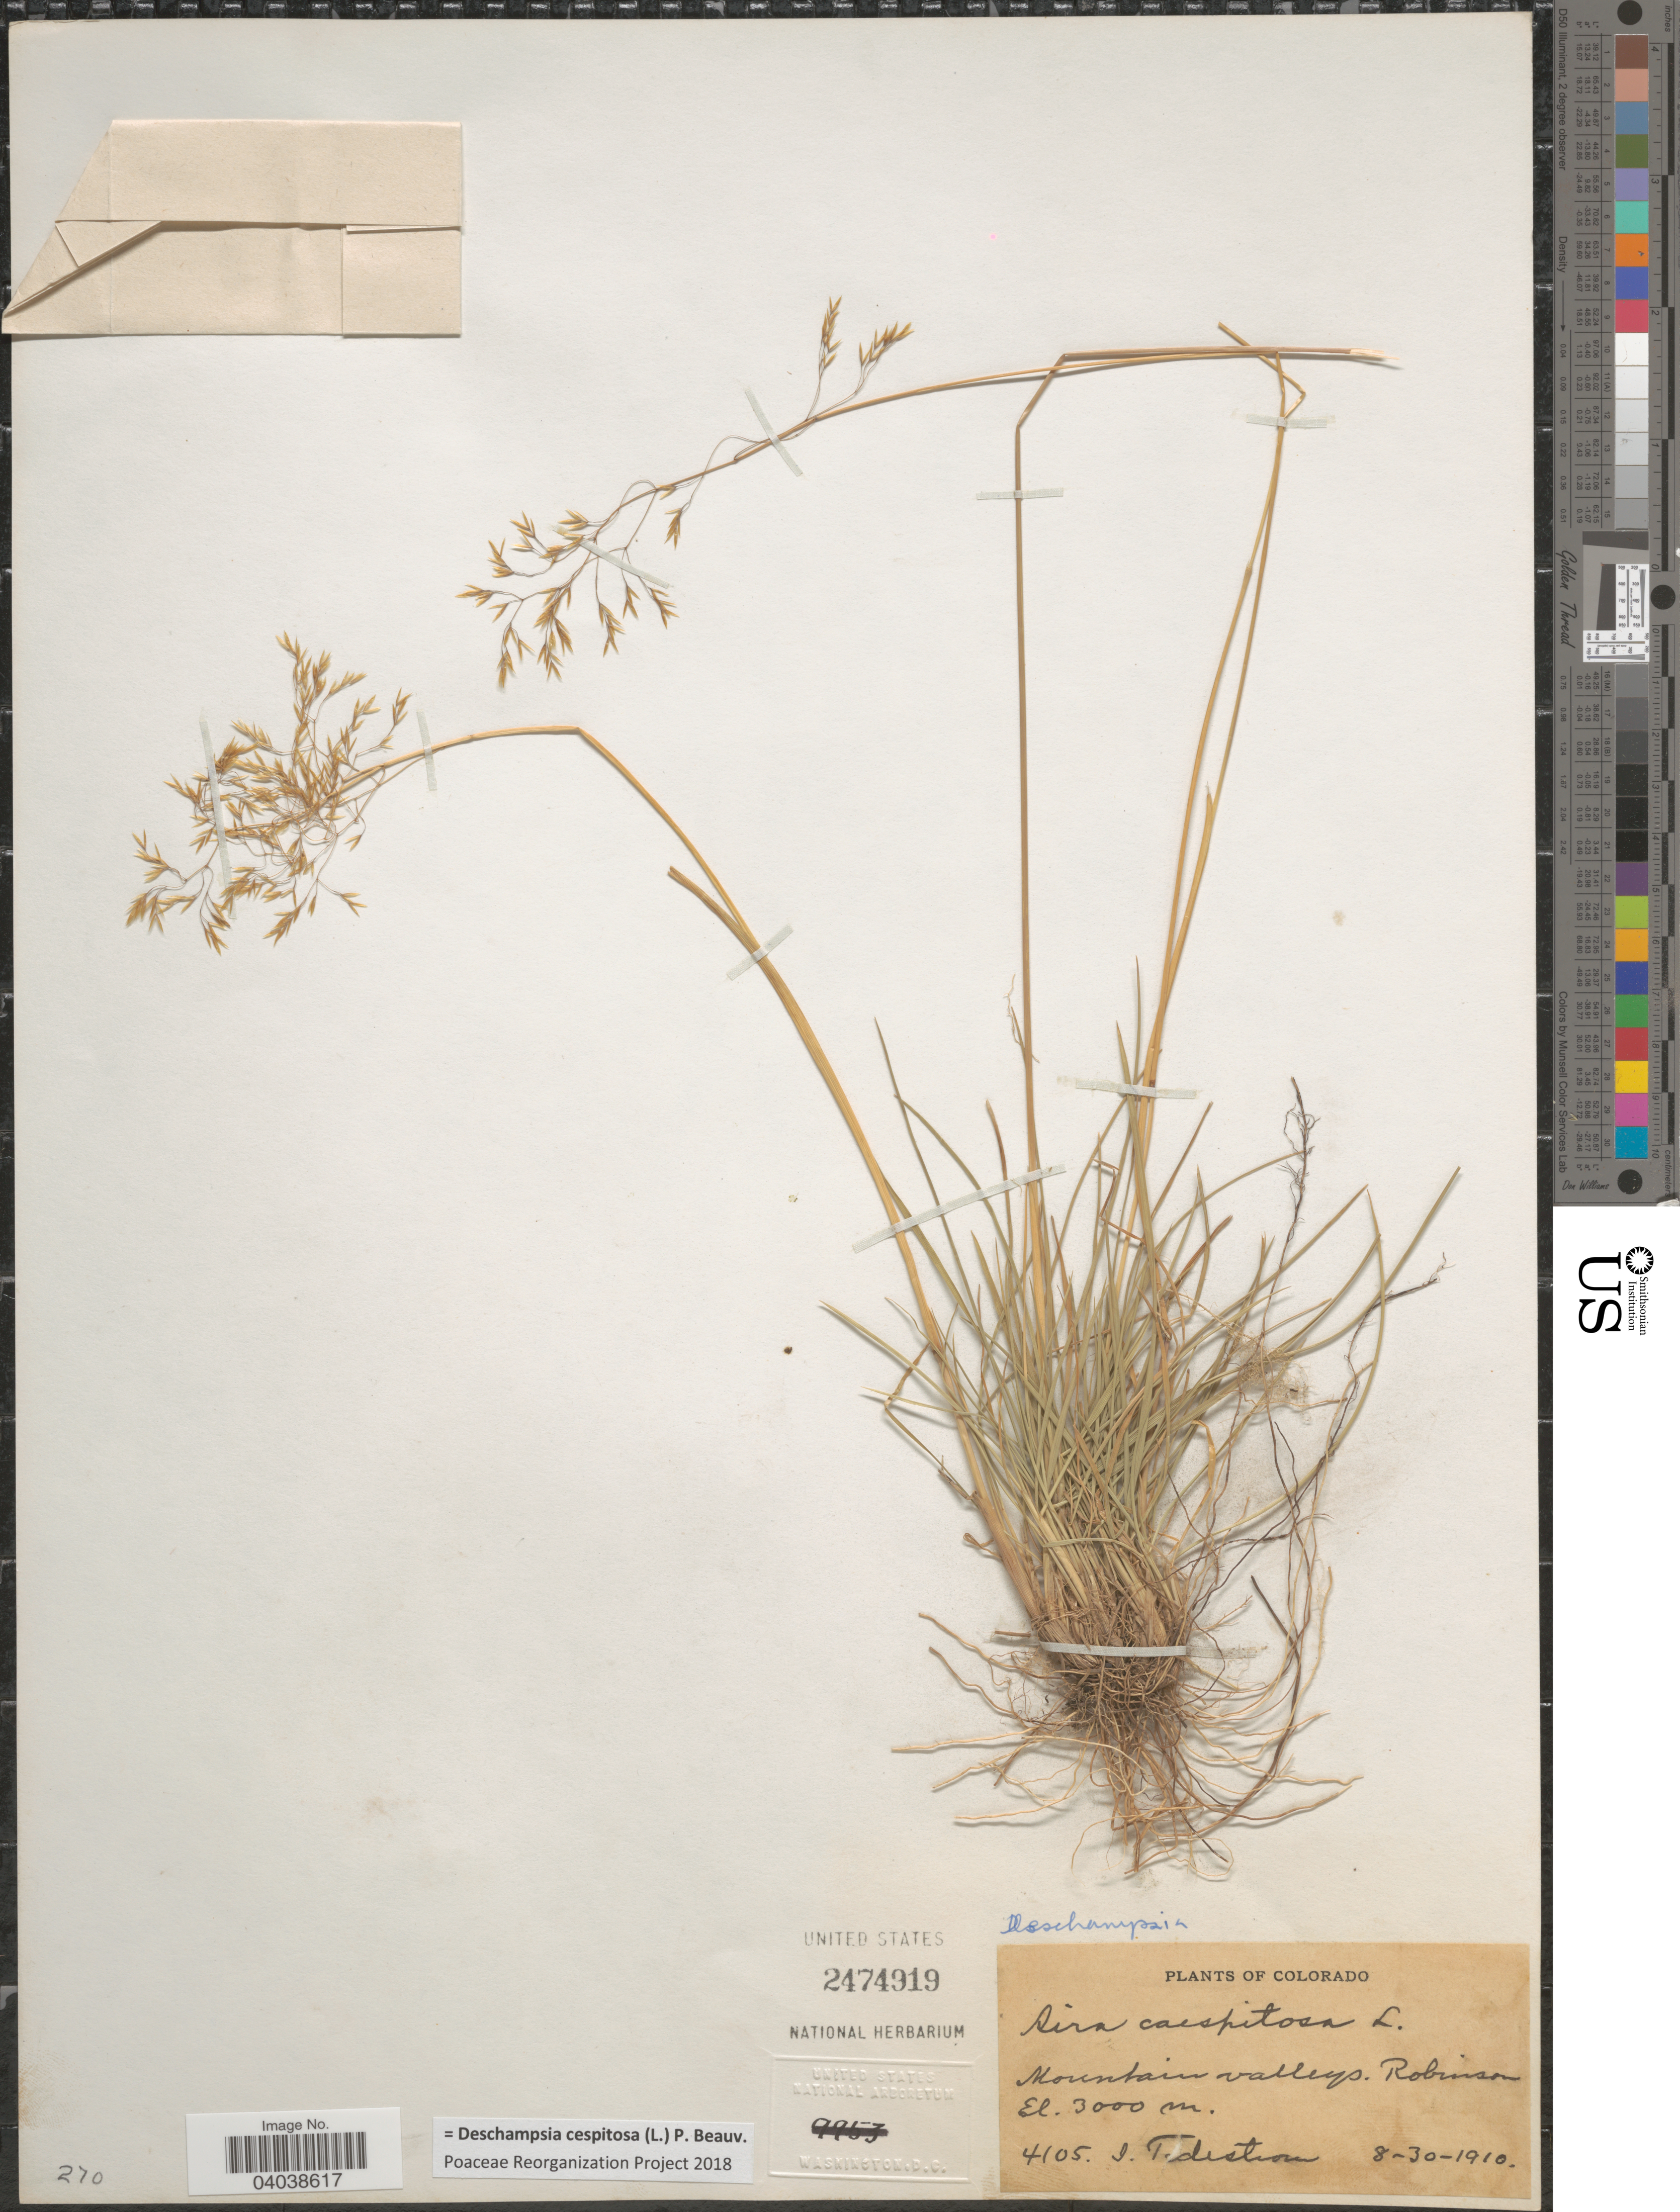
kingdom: Plantae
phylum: Tracheophyta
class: Liliopsida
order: Poales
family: Poaceae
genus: Deschampsia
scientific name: Deschampsia cespitosa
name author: (L.) P. Beauv.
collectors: I. F. Tidestrom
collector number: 4105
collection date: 1910-08-30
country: United States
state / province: Colorado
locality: Mountain valleys, Robinson.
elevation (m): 3000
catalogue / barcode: US 2474919